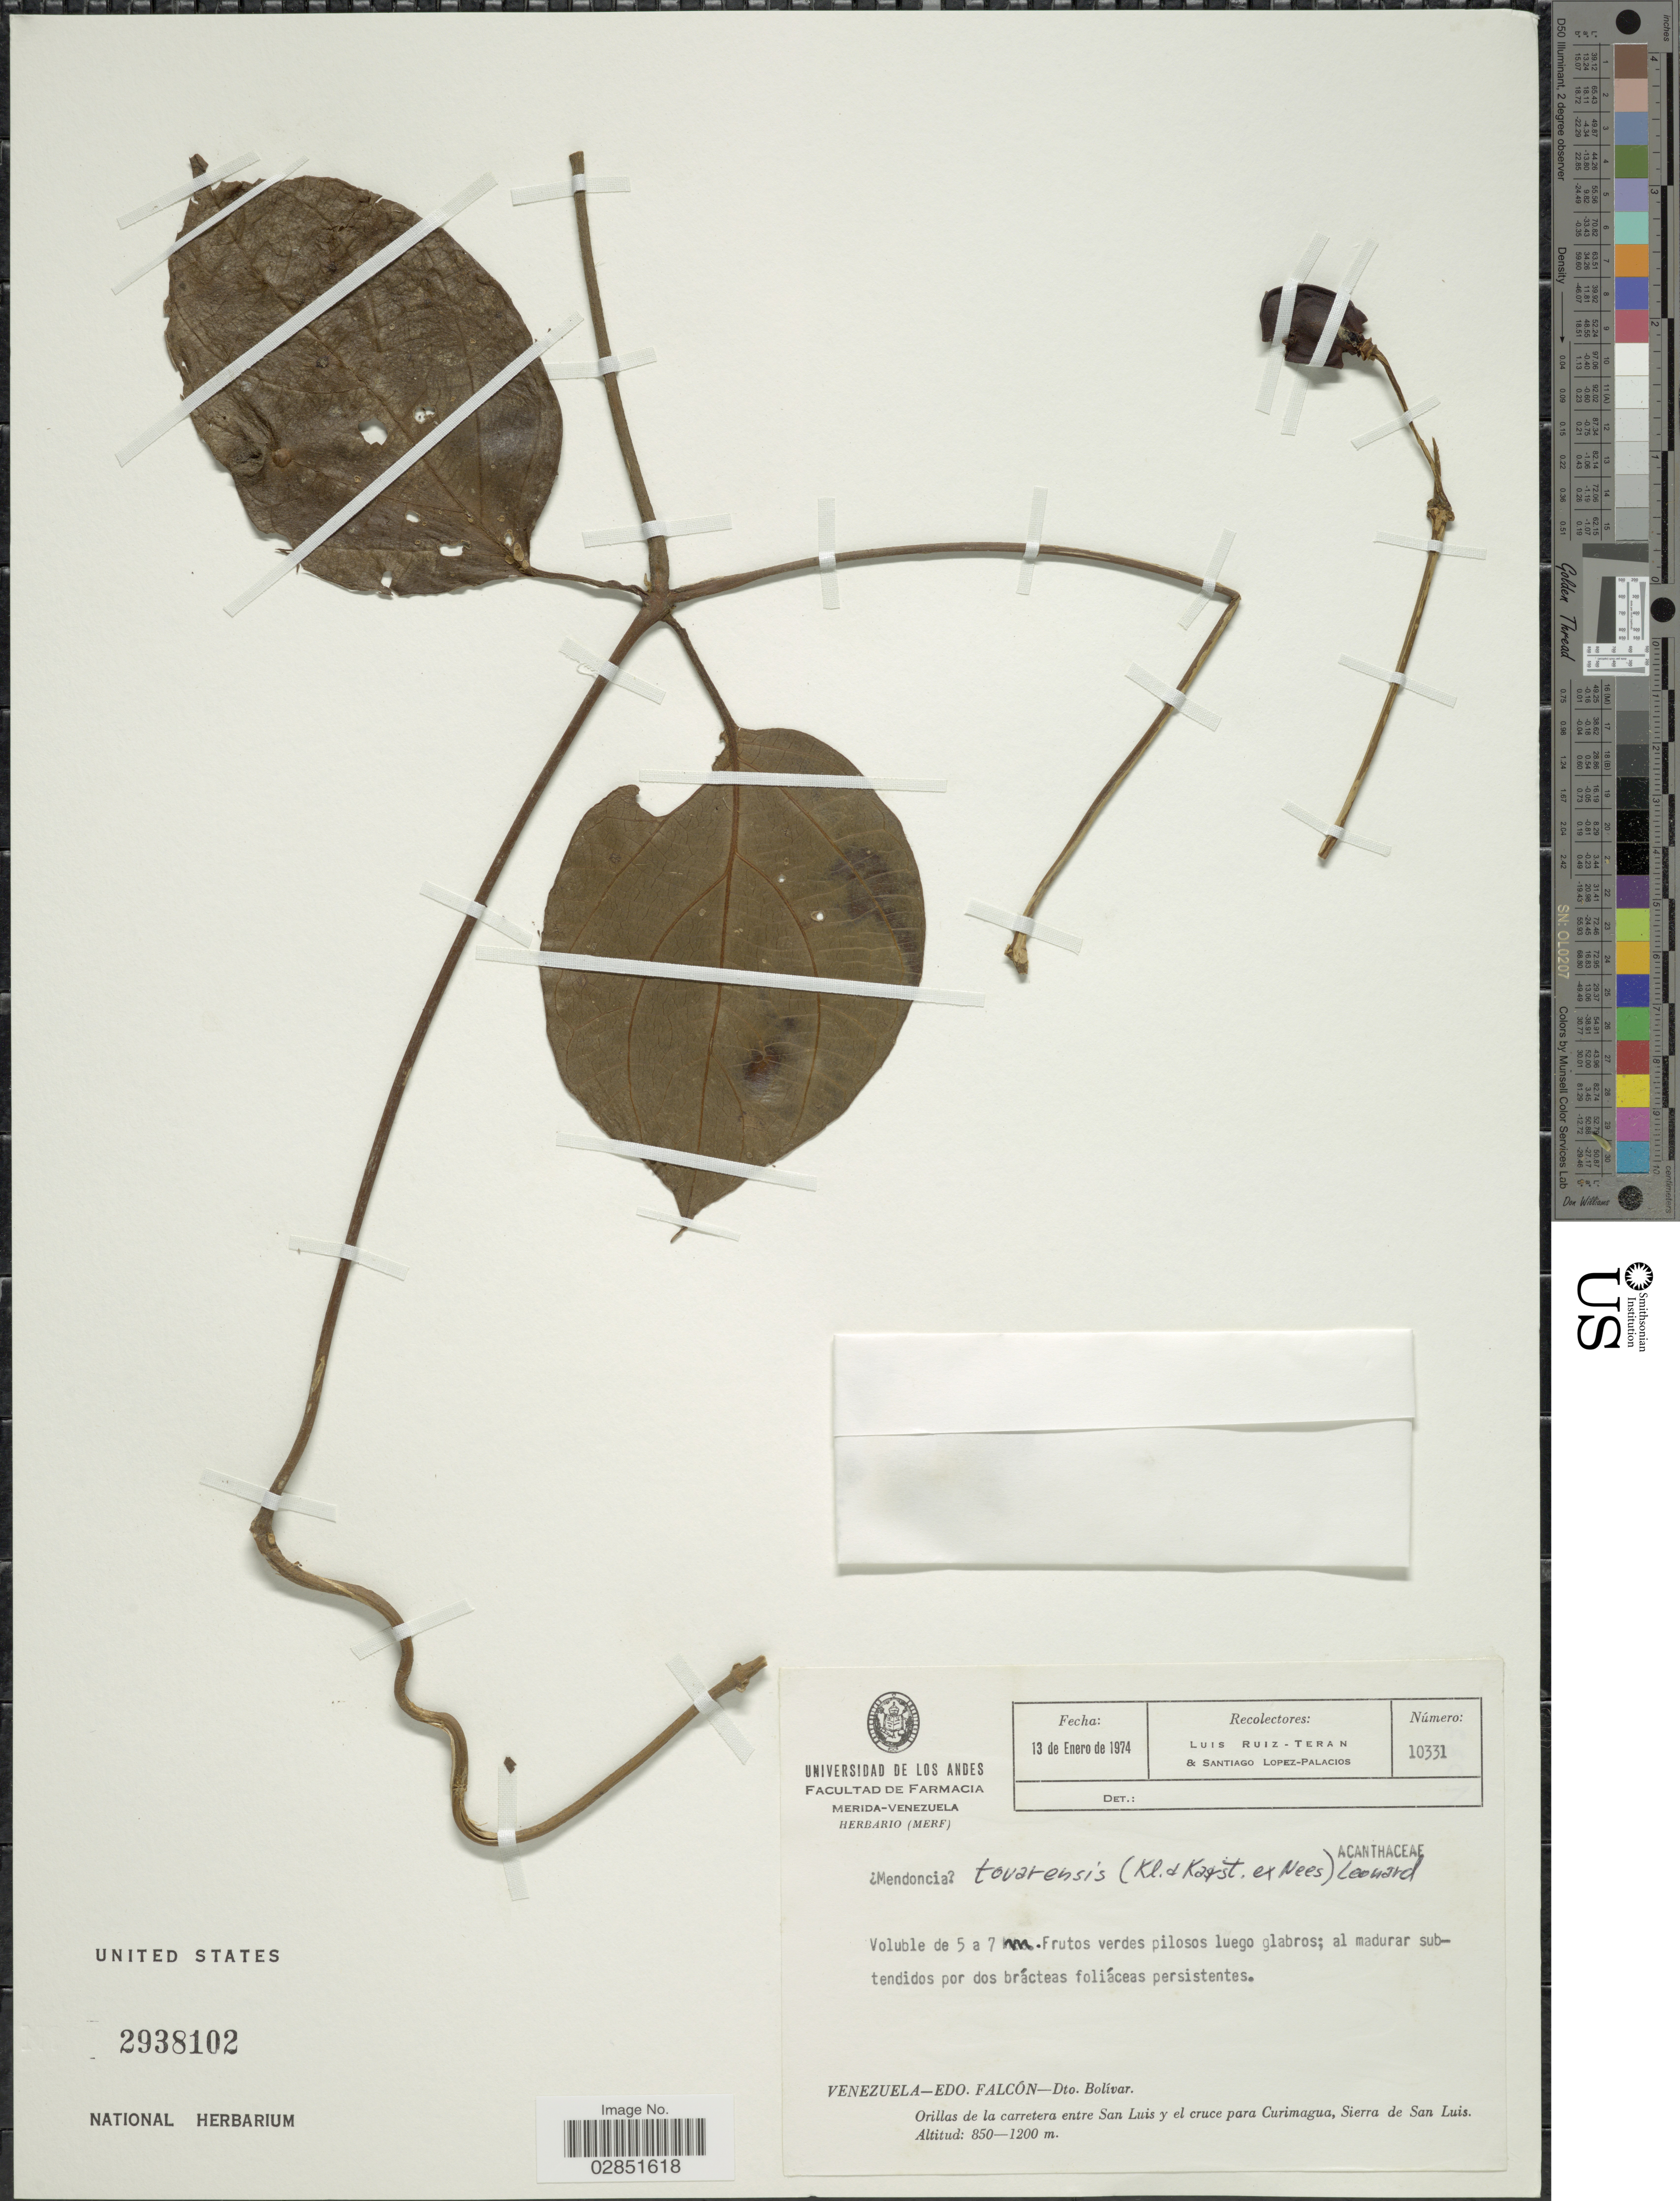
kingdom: Plantae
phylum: Tracheophyta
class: Magnoliopsida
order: Lamiales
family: Acanthaceae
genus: Mendoncia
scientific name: Mendoncia tovarensis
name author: (Klotzsch & H. Karst. ex Nees) Leonard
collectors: L. E. Ruíz-Terán & S. López-Palacios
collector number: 10331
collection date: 1974-01-13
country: Venezuela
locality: Edo. Falcón-Dto. Bolívar. Orillas de la carretera entre San Luis y el cruce para Curimagua, Sierra de San Luis.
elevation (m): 850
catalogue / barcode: US 2938102